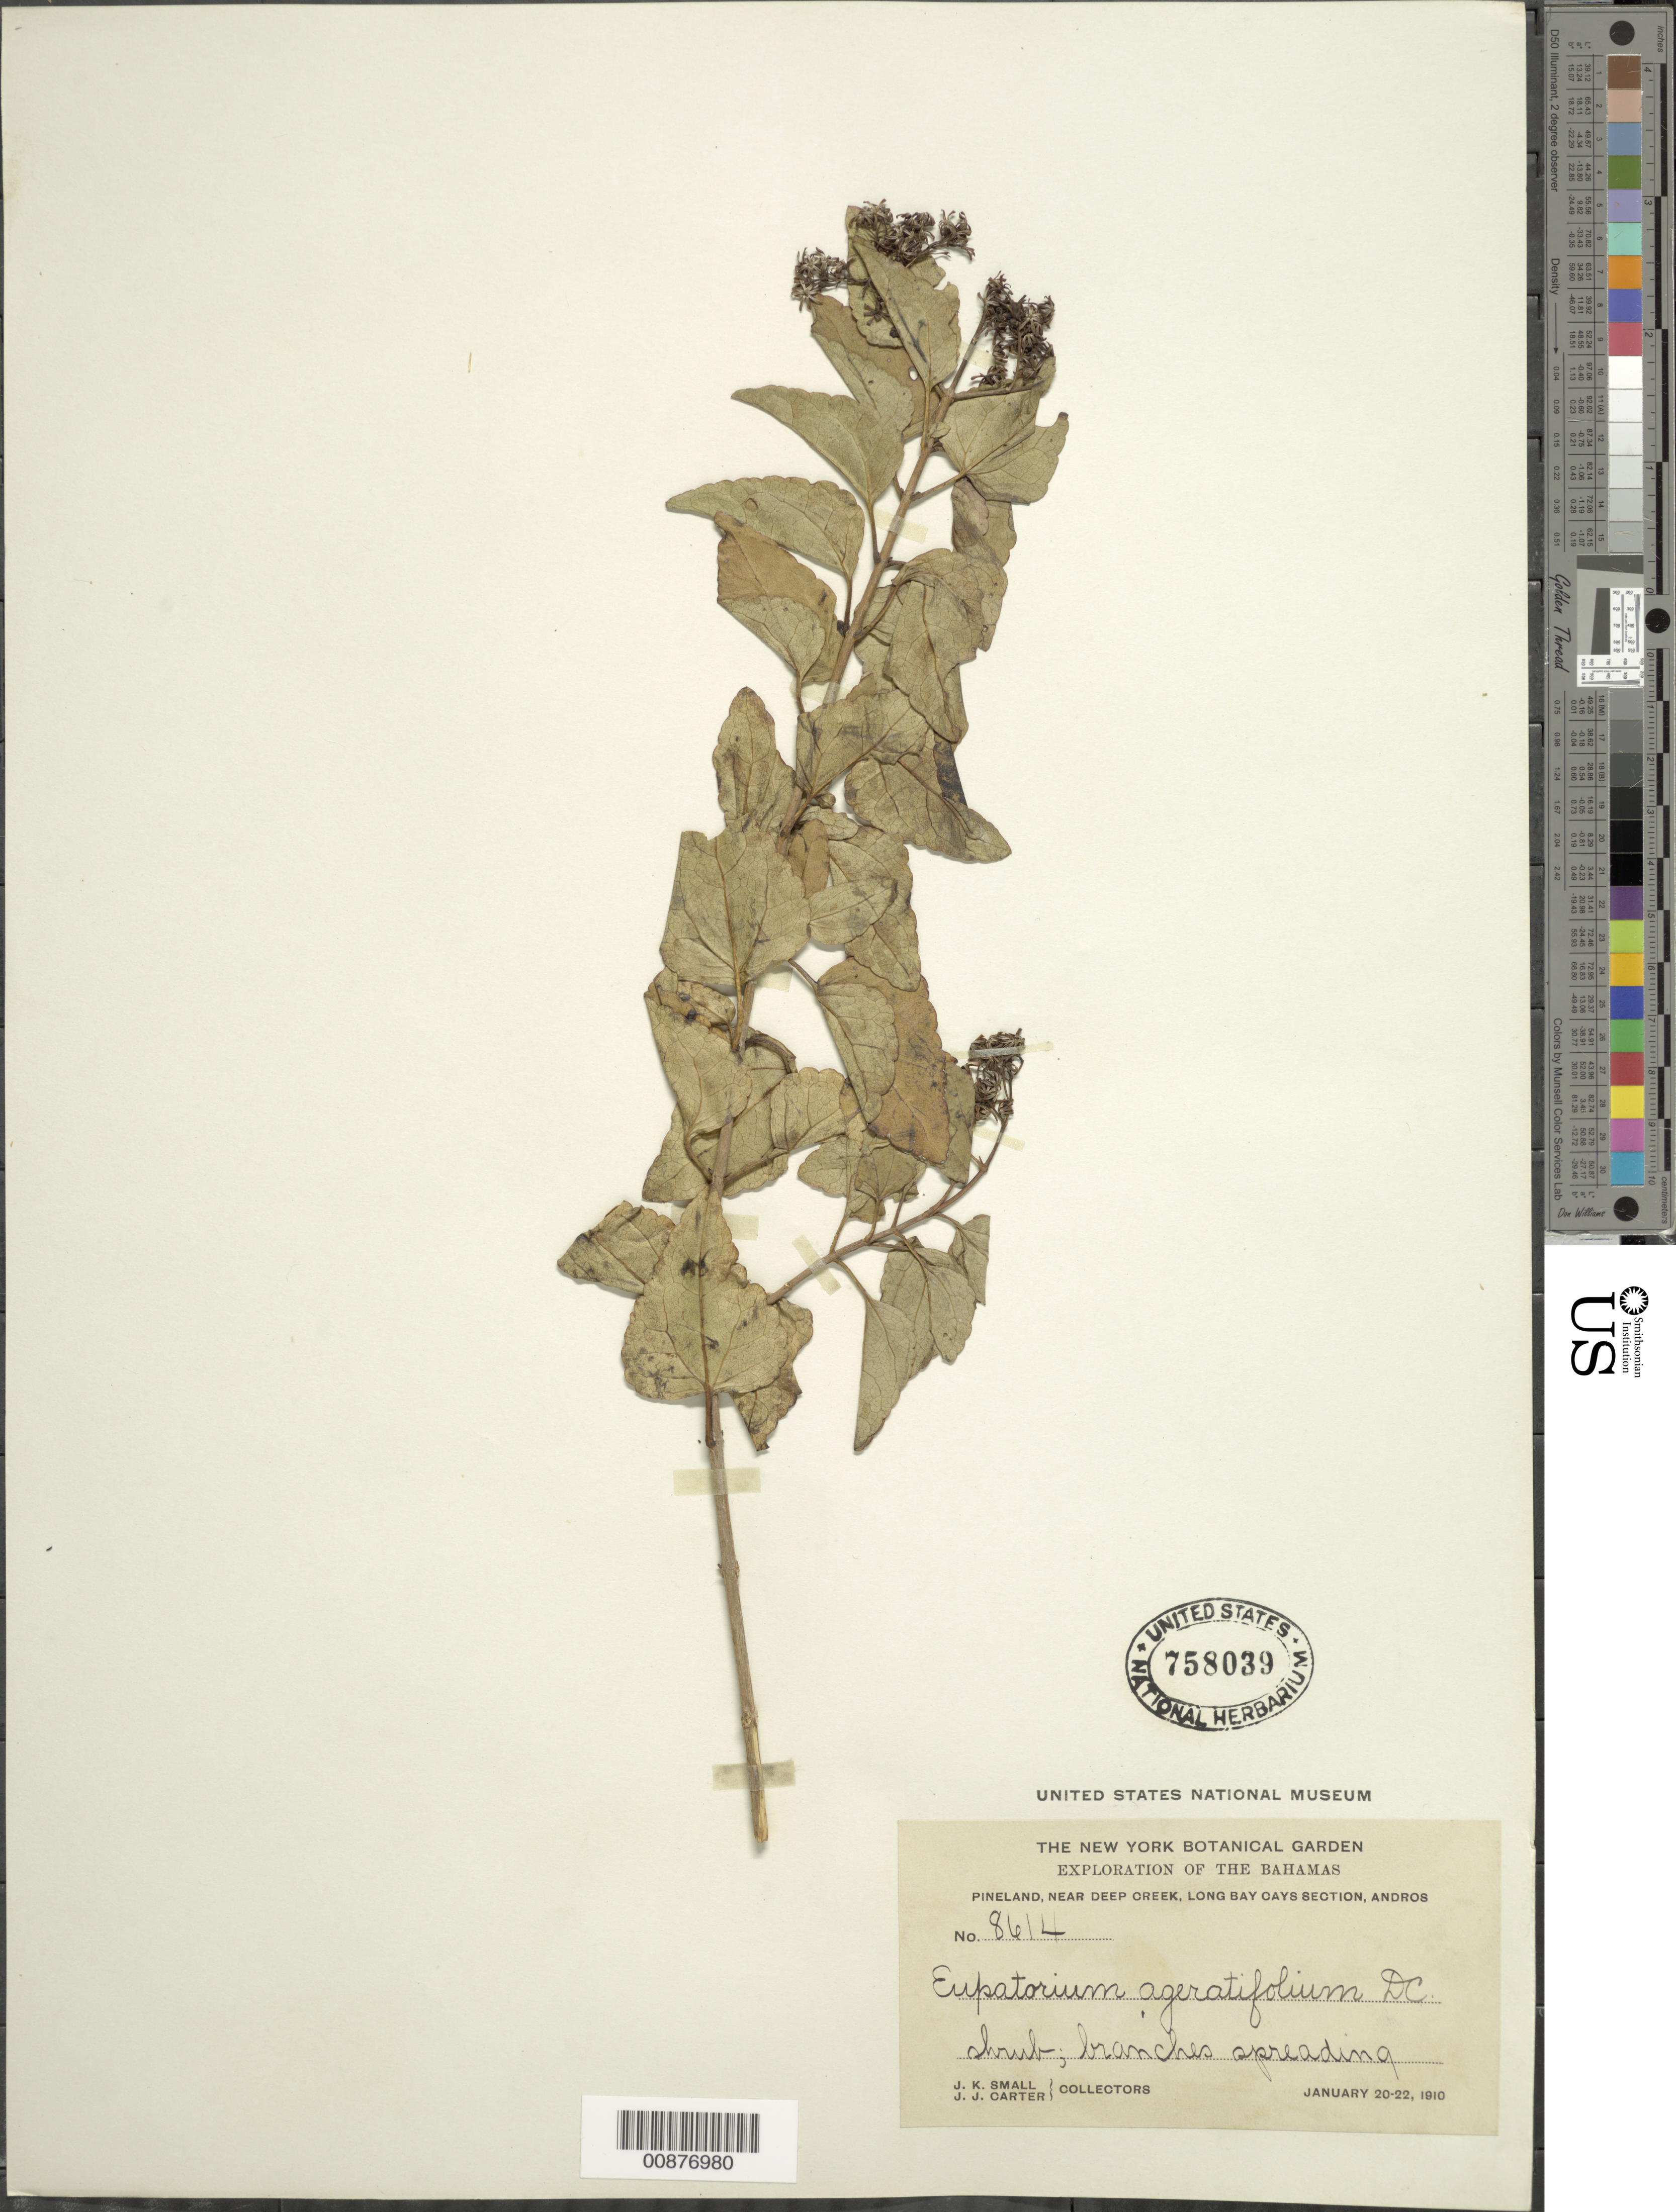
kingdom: Plantae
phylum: Tracheophyta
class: Magnoliopsida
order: Asterales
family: Asteraceae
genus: Ageratina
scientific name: Ageratina havanensis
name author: (Kunth) R.M. King & H. Rob.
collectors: J. K. Small & J. J. Carter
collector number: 8614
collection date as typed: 20 Jan 1910 to 22 Jan 1910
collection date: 1910-01-20/1910-01-22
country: Bahamas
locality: Near Deep Creek, Long Bay Cays Section. Andros Is.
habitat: Pineland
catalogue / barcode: US 758039